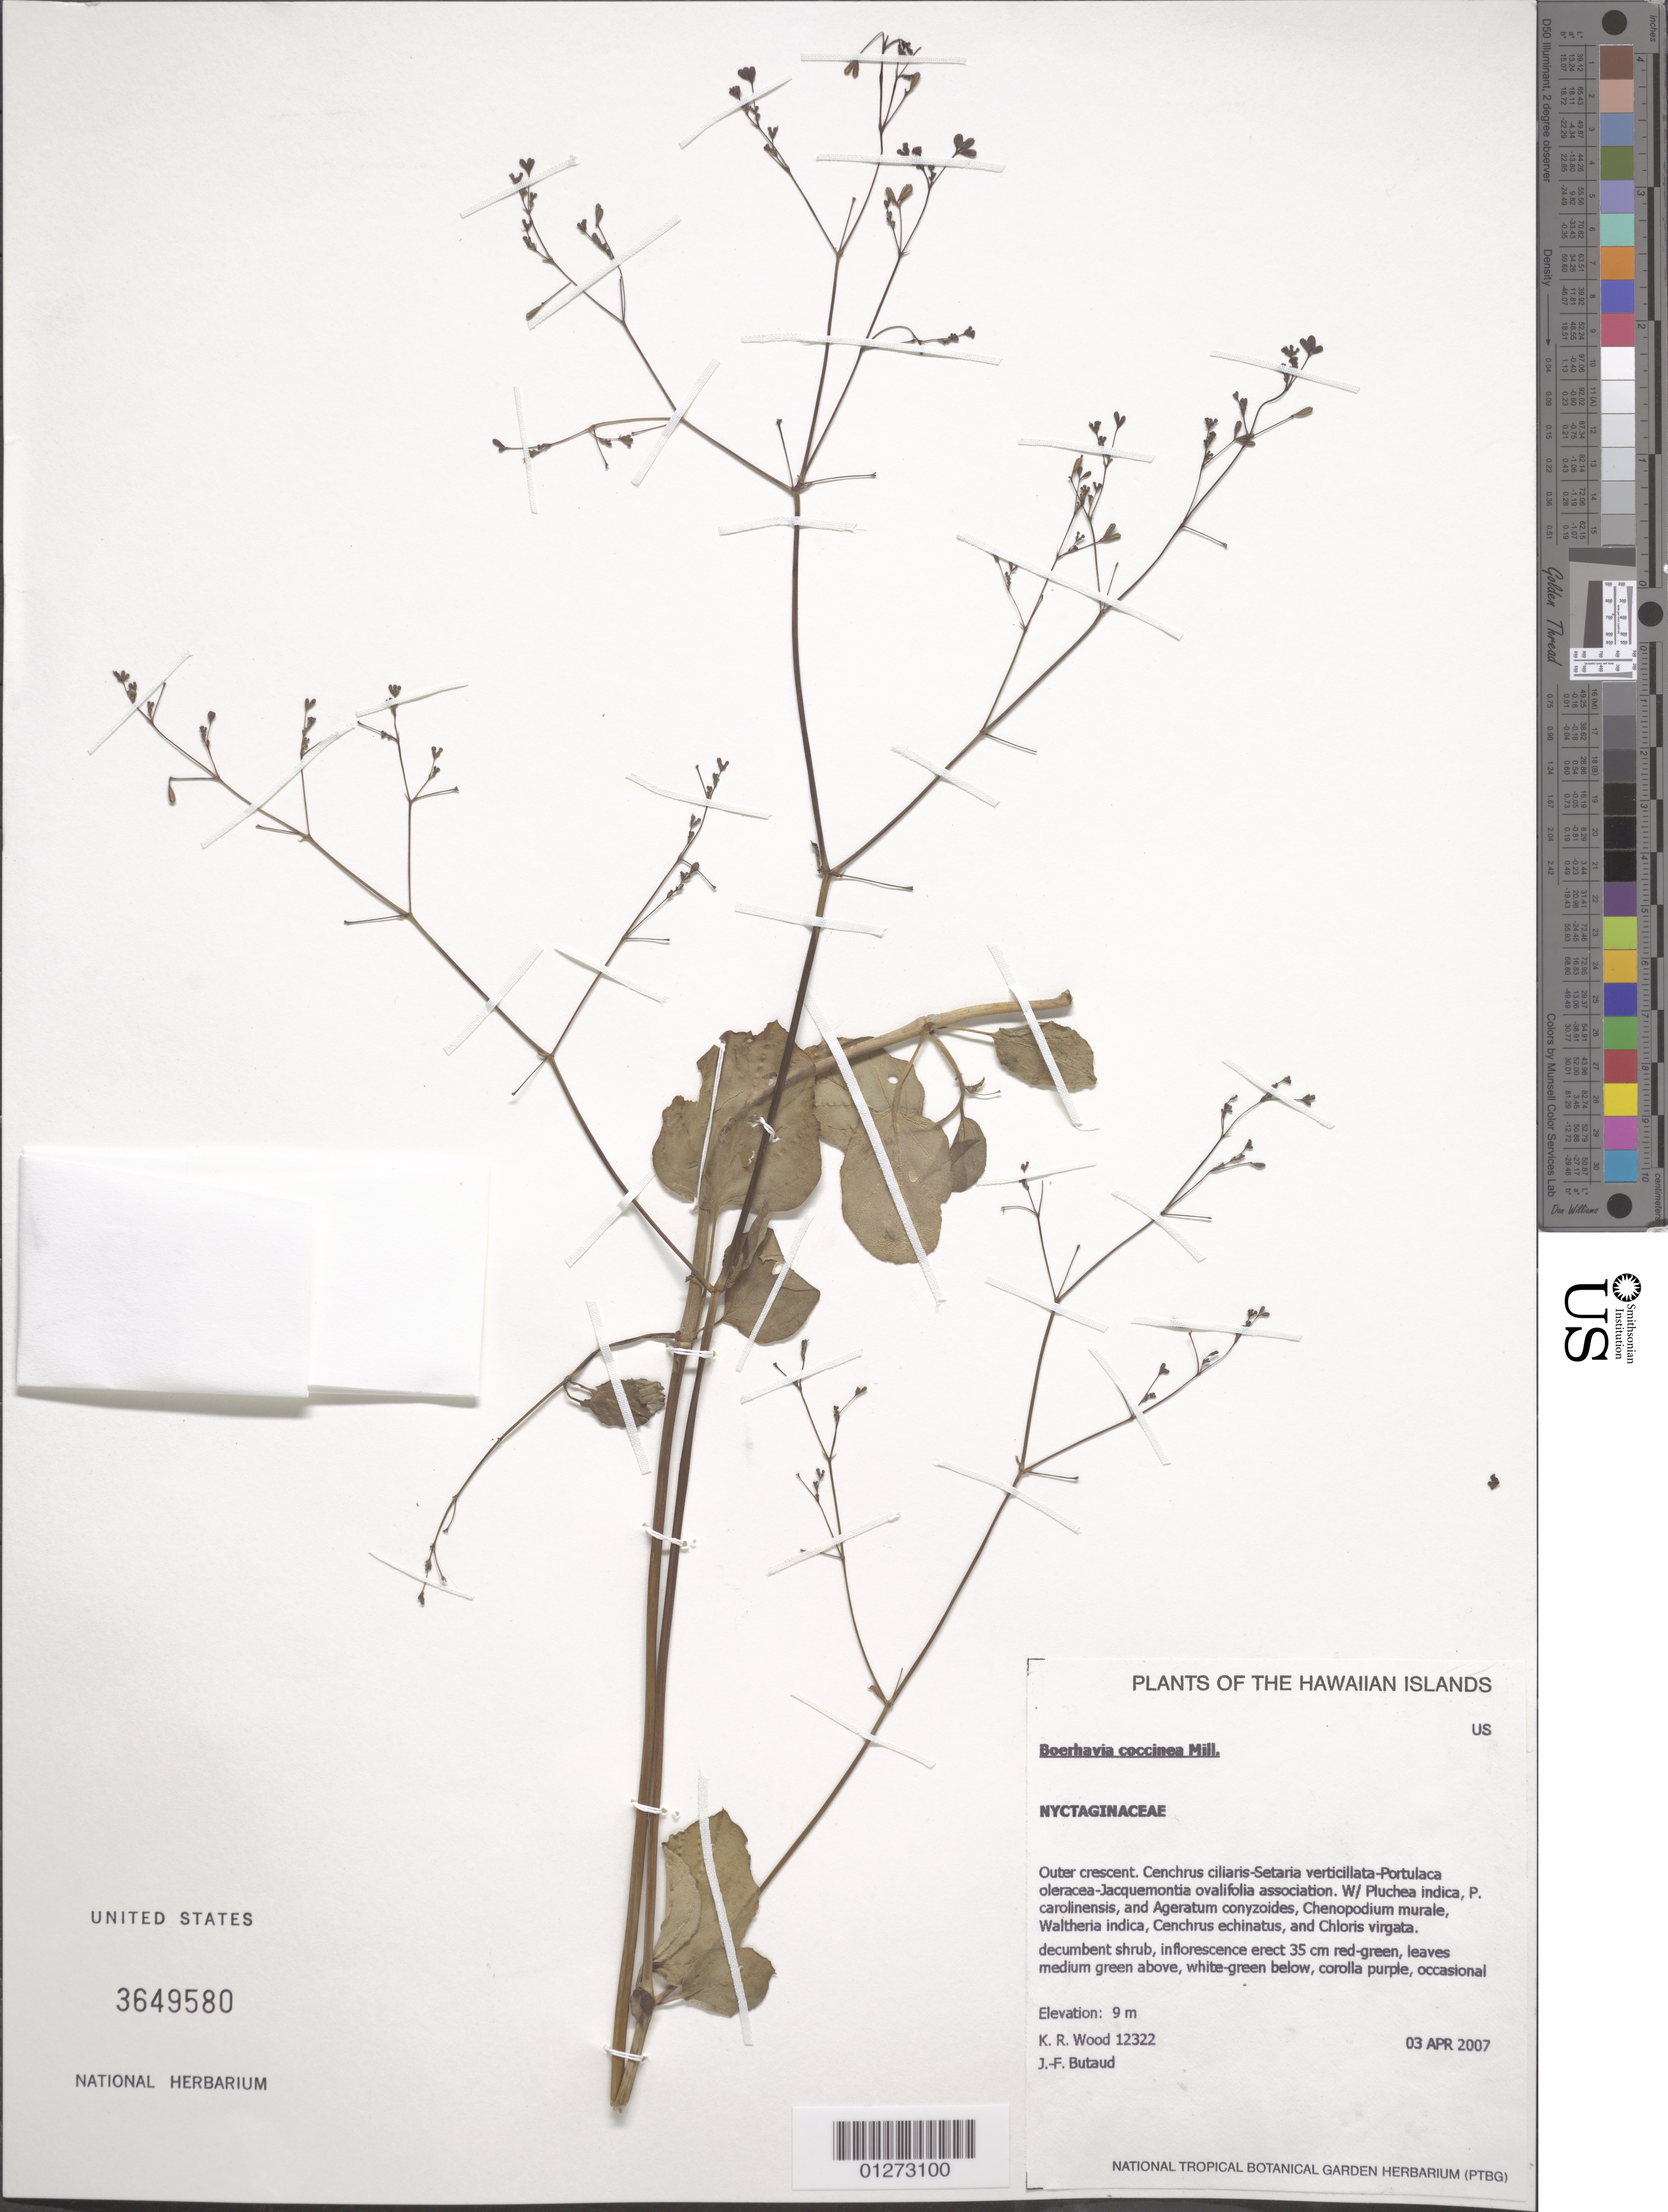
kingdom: Plantae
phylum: Tracheophyta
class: Magnoliopsida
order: Caryophyllales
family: Nyctaginaceae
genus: Boerhavia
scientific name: Boerhavia coccinea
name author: Mill.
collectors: K. R. Wood & J.-F. Butaud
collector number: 12322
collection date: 2007-04-03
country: United States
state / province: Hawaii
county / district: Kauai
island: Lehua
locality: Outer crescent.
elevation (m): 9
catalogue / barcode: US 3649580